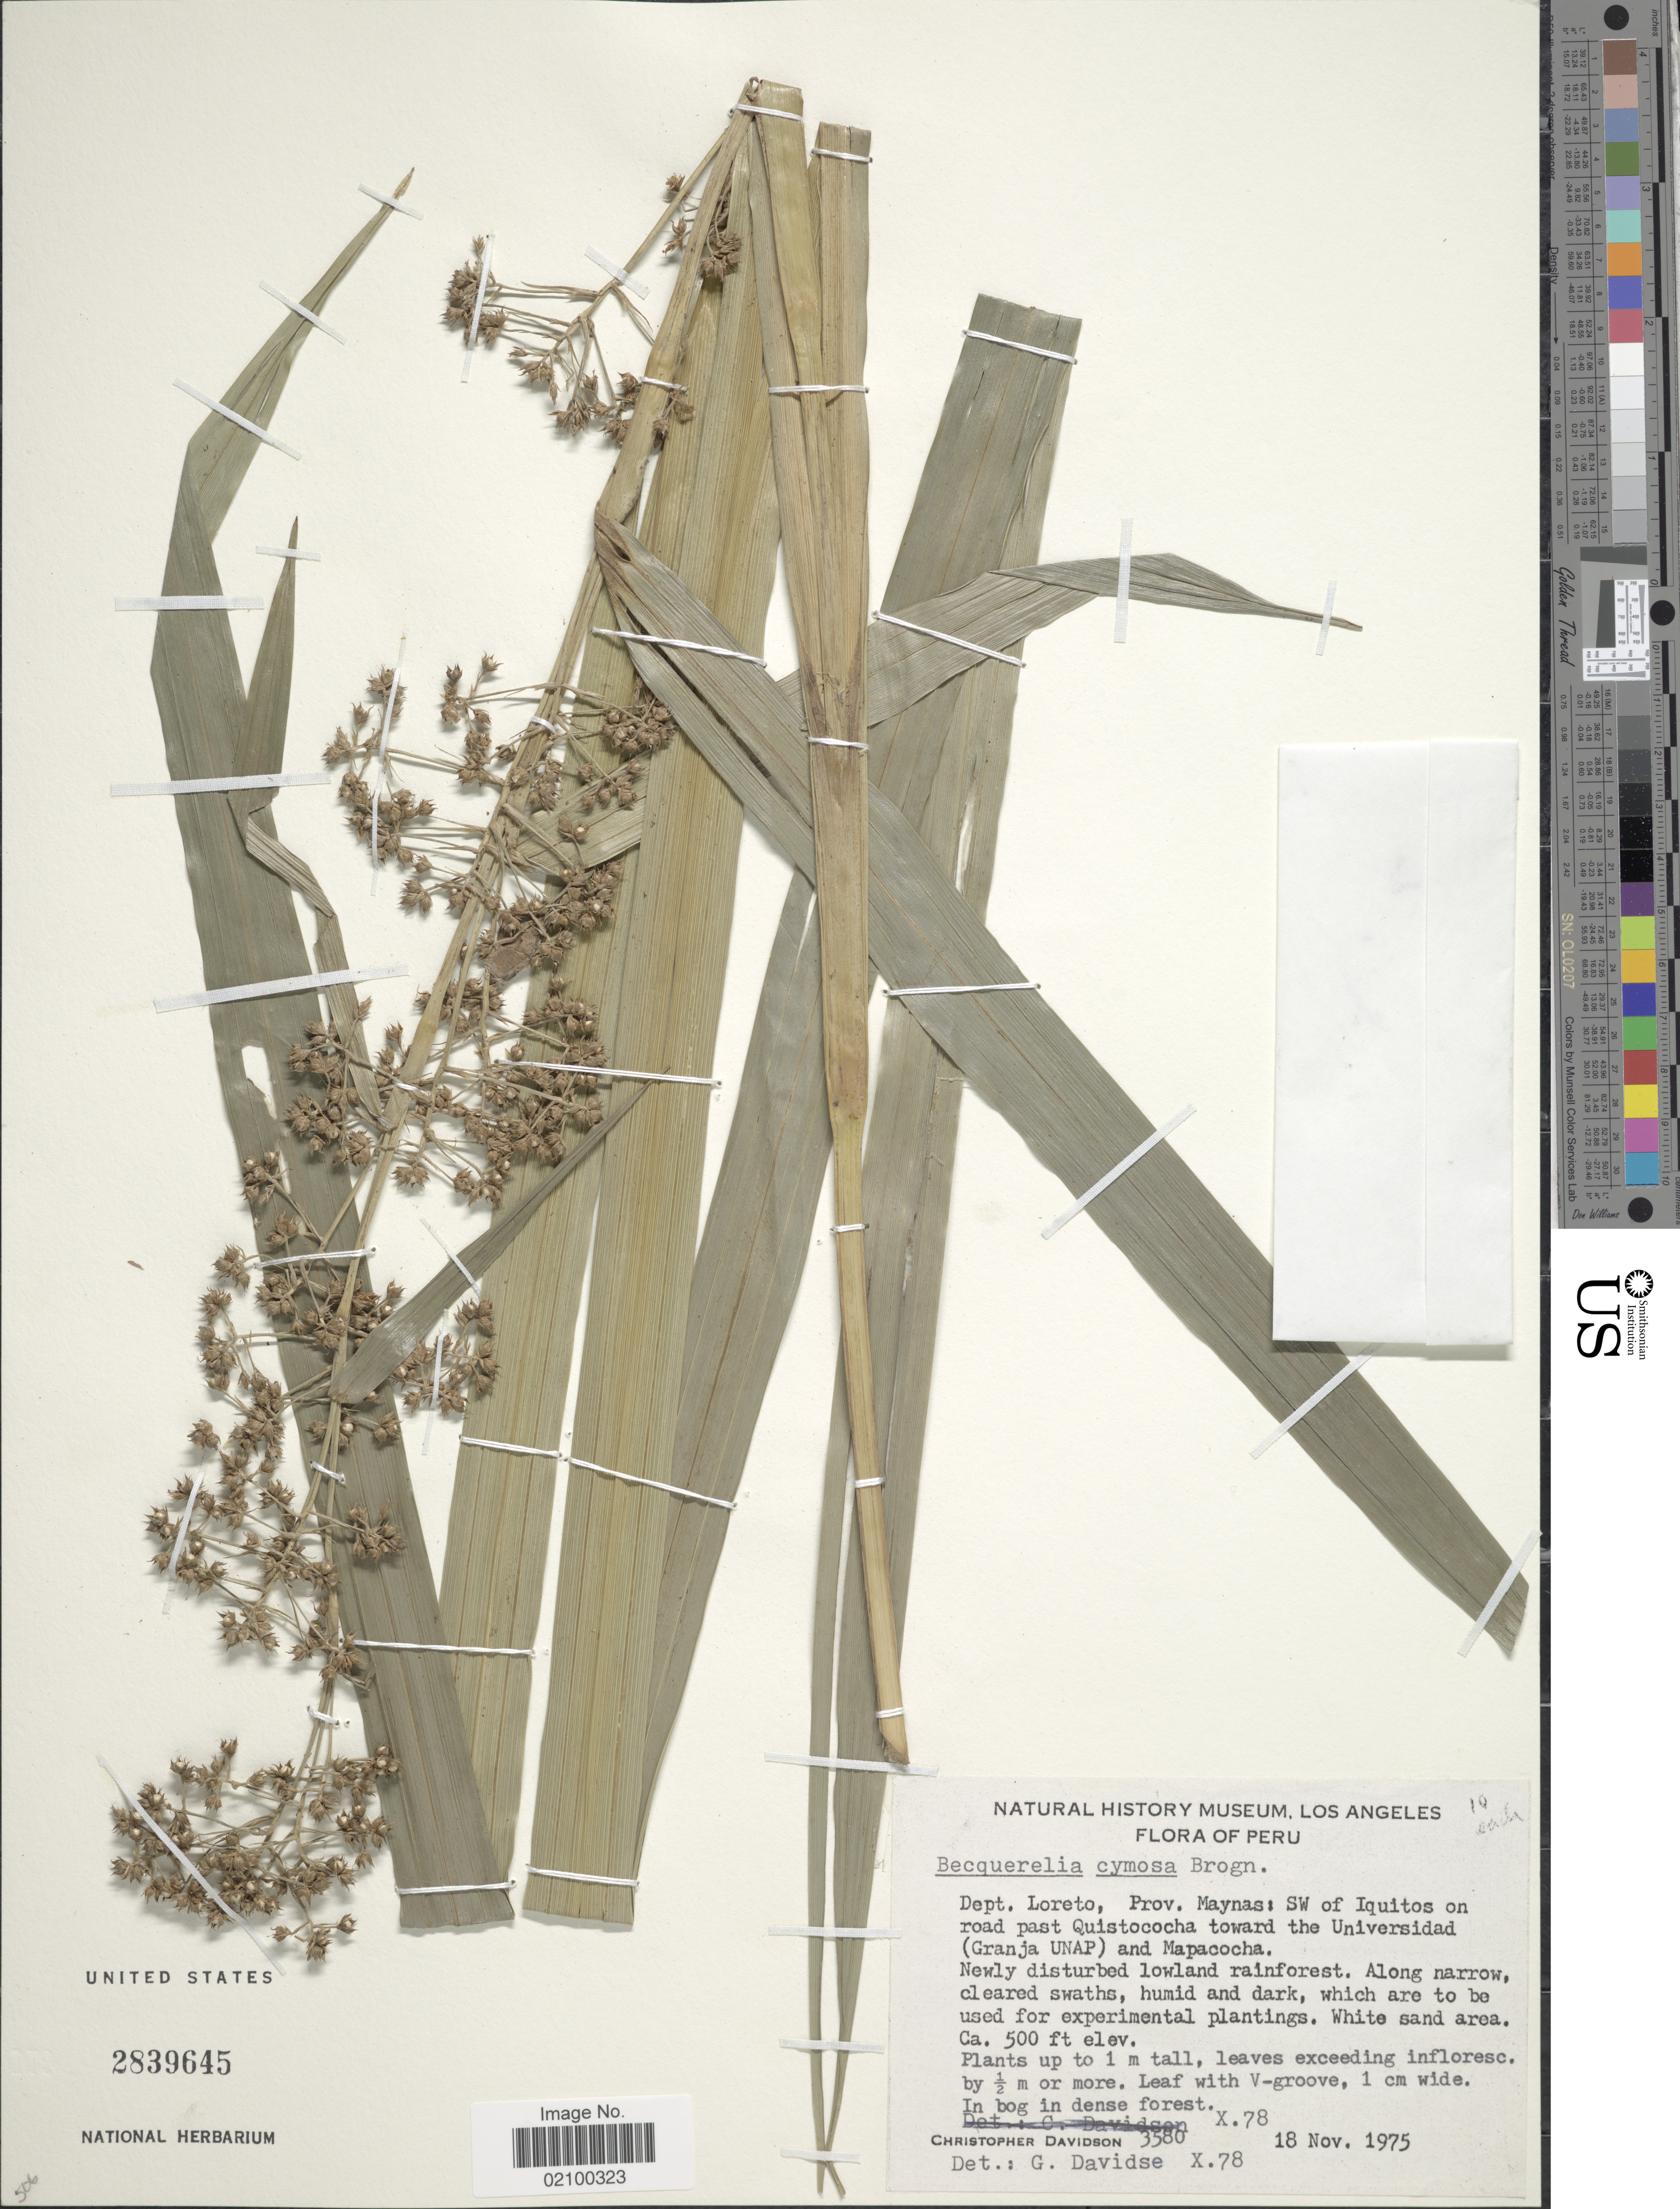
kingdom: Plantae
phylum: Tracheophyta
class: Liliopsida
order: Poales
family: Cyperaceae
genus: Becquerelia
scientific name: Becquerelia cymosa subsp. cymosa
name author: Brongn.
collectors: C. Davidson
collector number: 3580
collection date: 1975-11-18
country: Peru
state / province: Loreto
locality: Prov. Maynas, SW of Iquitos on road just past Quistococha toward the uNiversidad (Granja UNAP) and Mapacocha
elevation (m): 152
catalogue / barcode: US 2839645